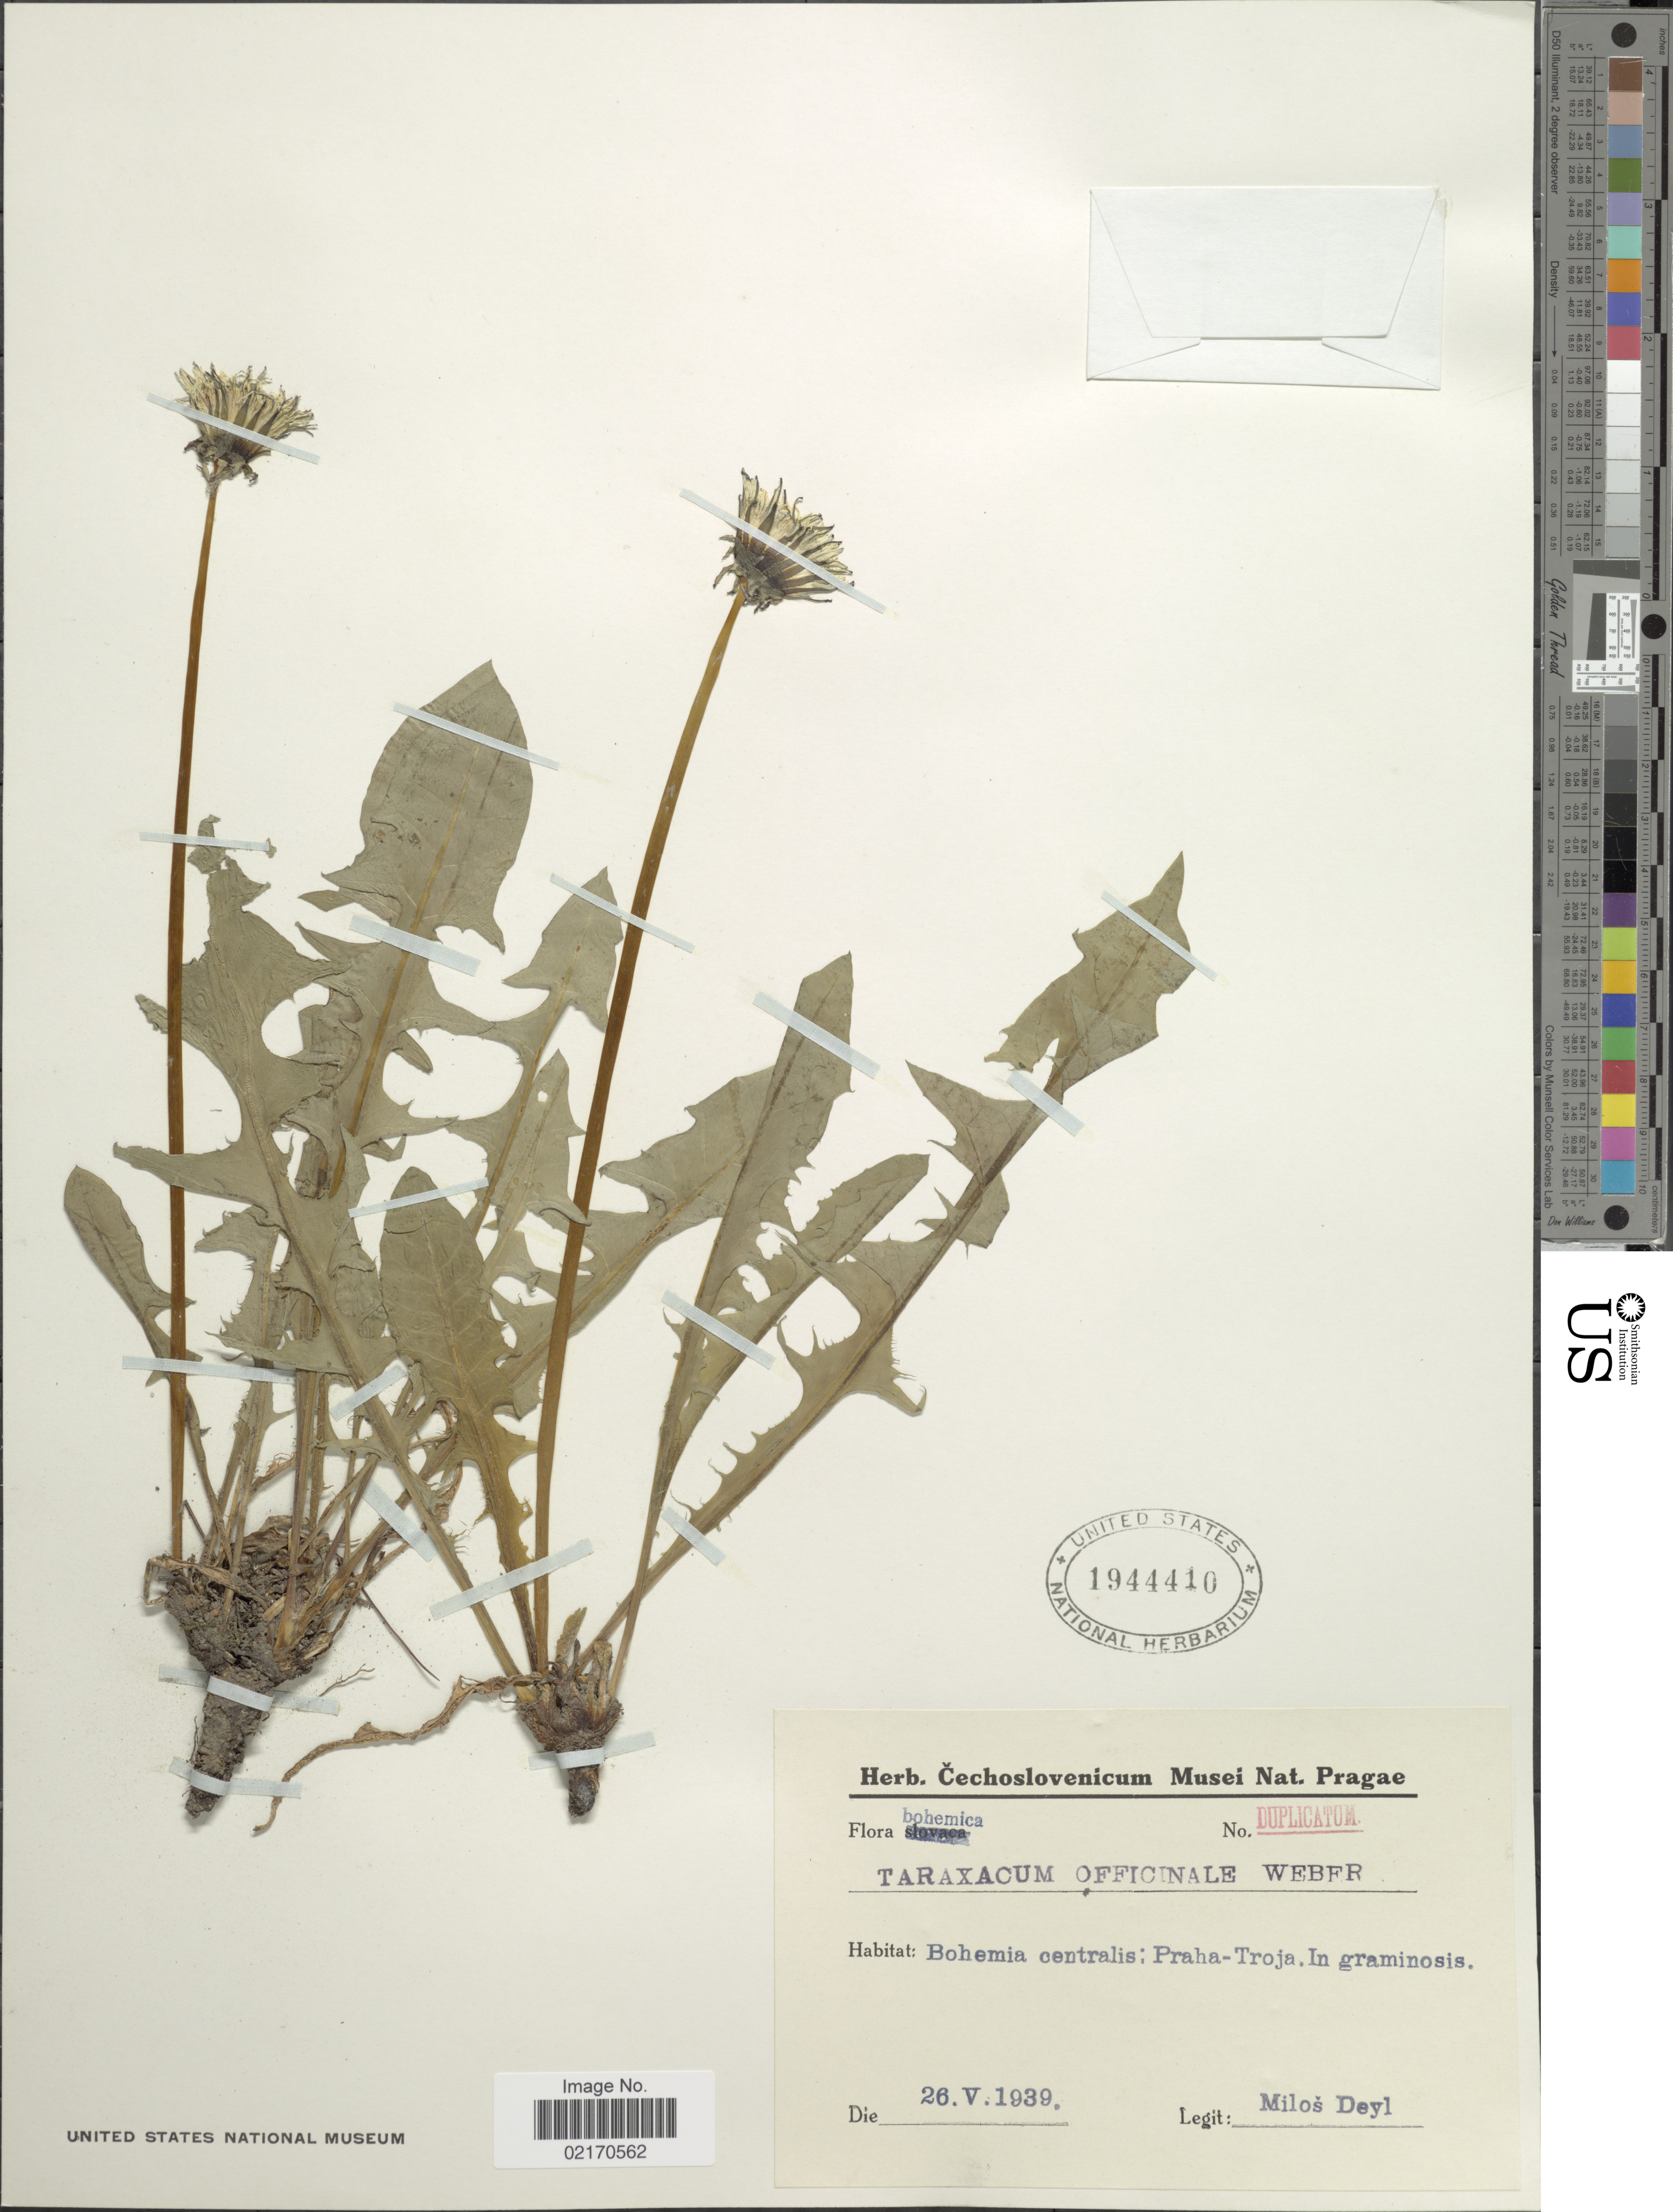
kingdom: Plantae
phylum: Tracheophyta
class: Magnoliopsida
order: Asterales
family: Asteraceae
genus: Taraxacum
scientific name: Taraxacum officinale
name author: G.H. Weber ex F.H. Wigg.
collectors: M. Deyl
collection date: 1939-05-26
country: Czechia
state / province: Central Bohemian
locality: Bohemica, Bohemia centralis; Praha-Troja, in graminosis.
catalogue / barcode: US 1944410